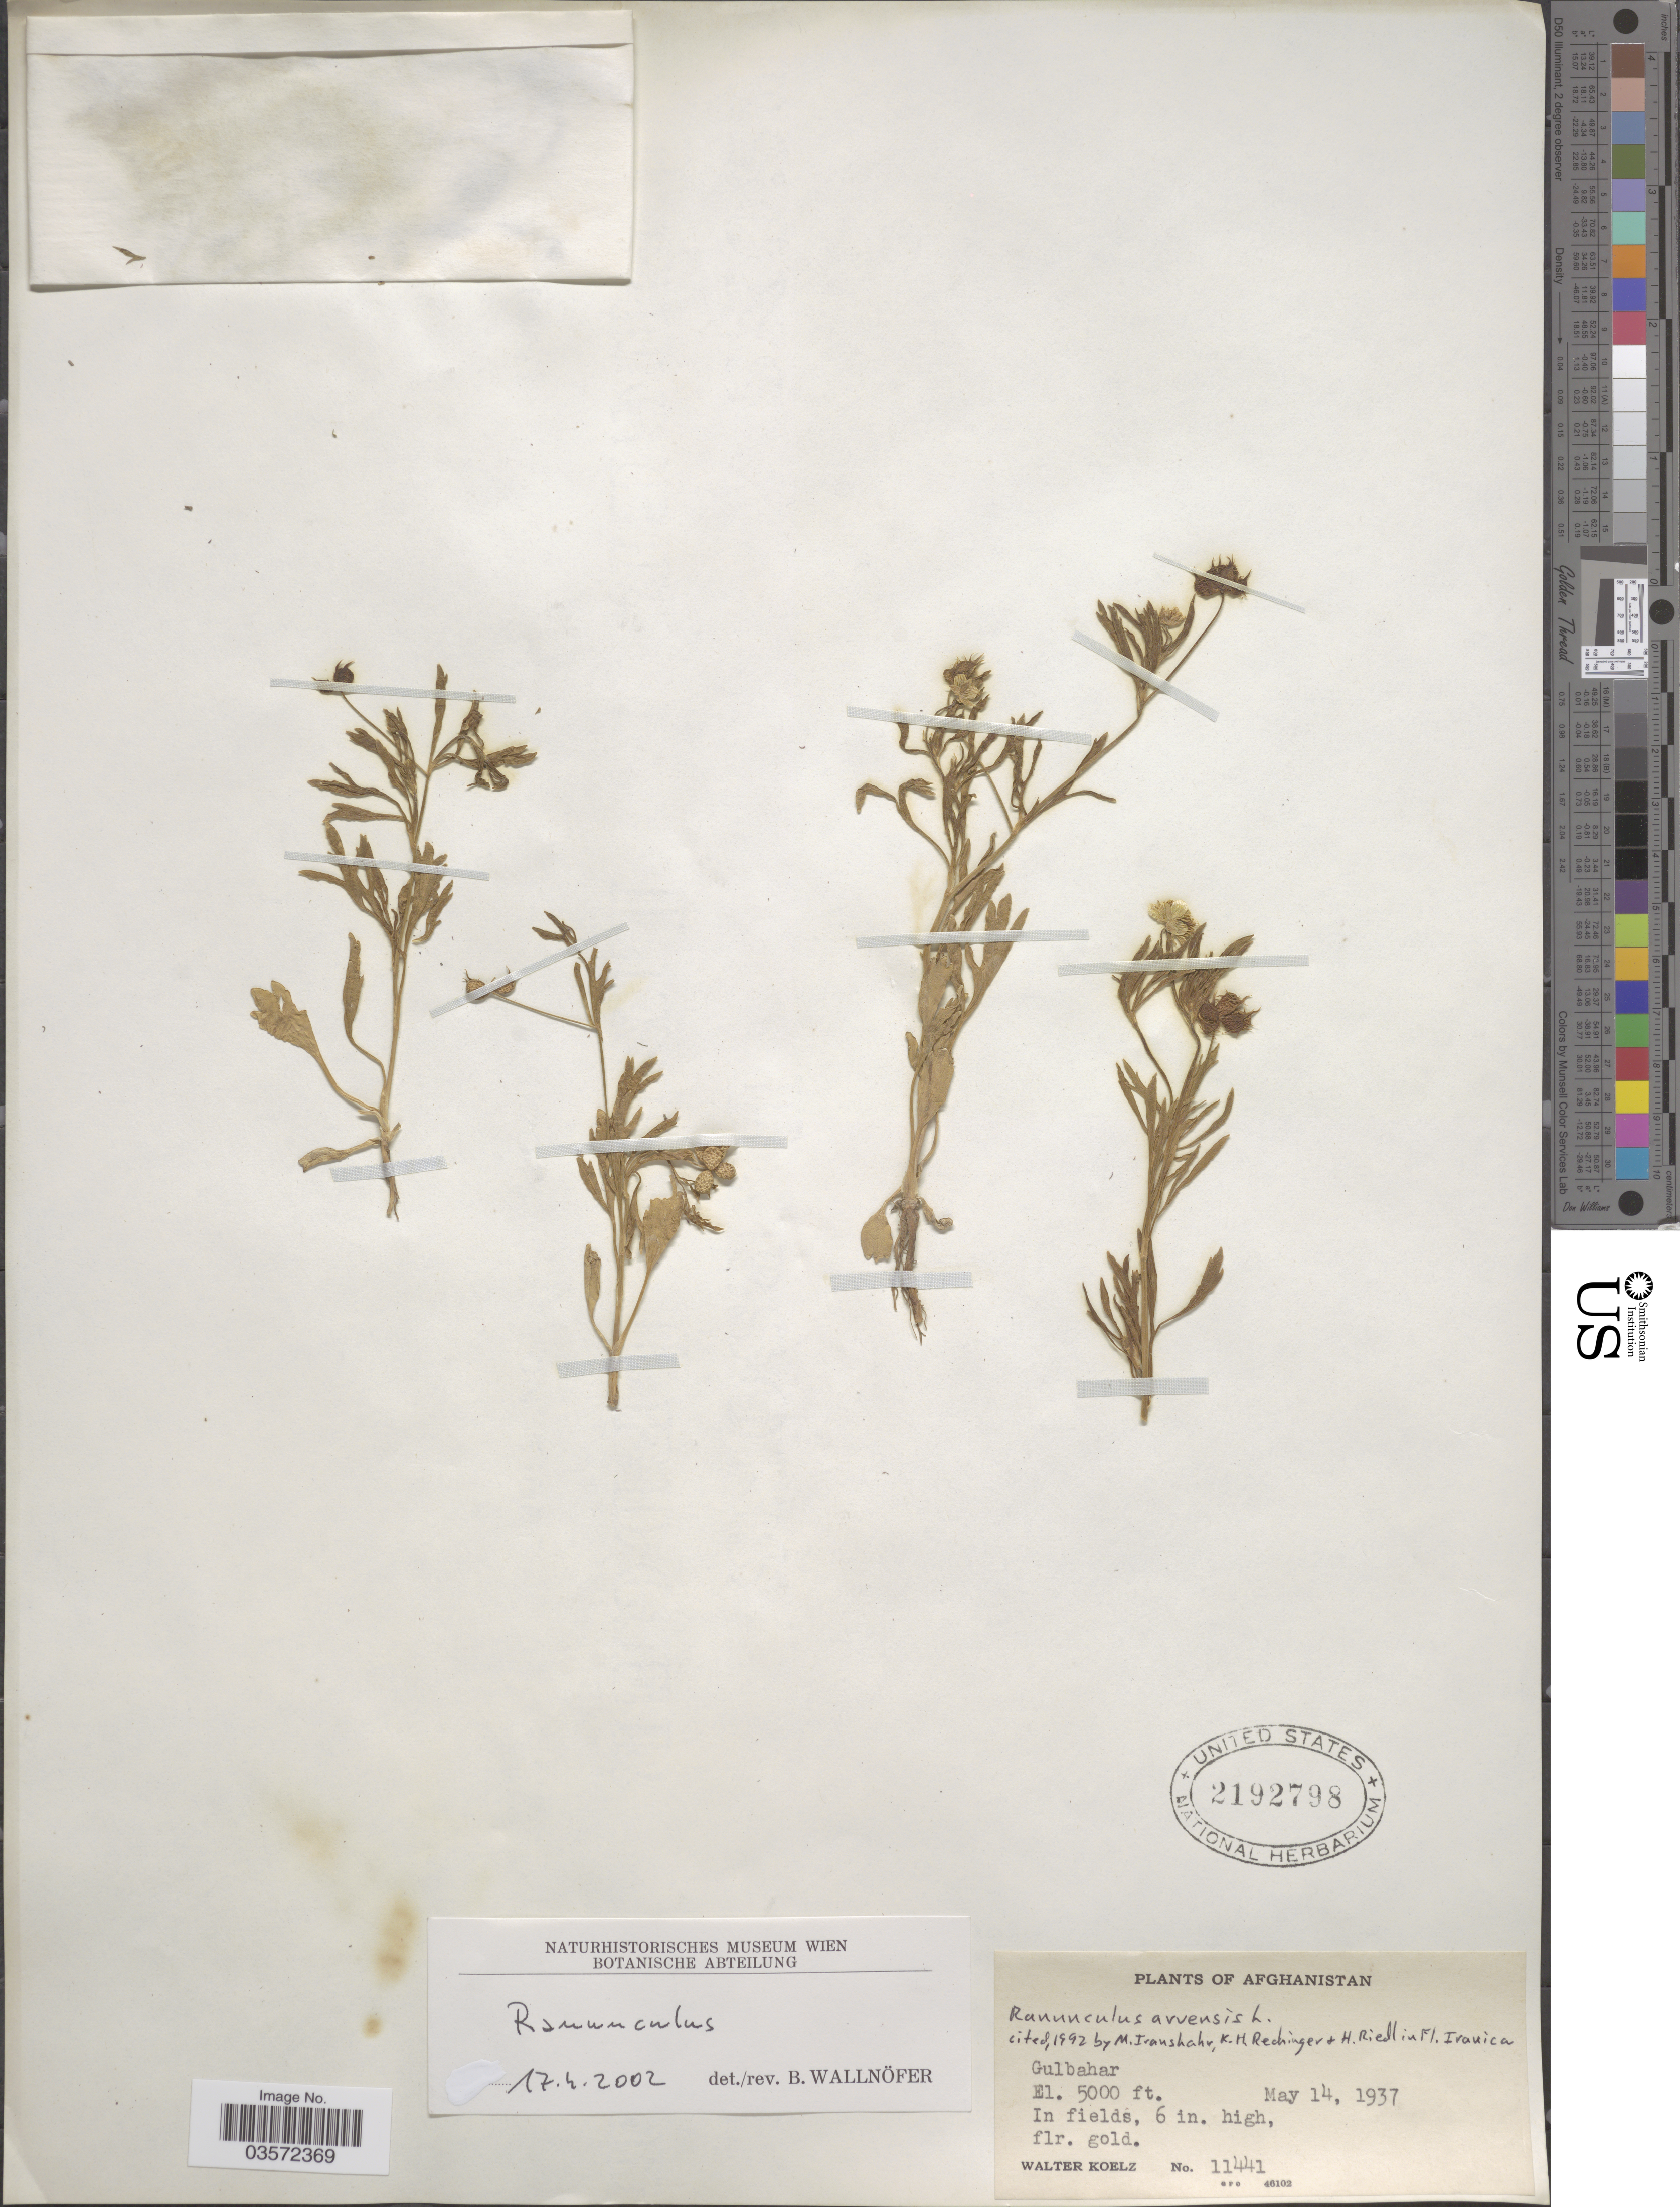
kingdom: Plantae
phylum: Tracheophyta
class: Magnoliopsida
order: Ranunculales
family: Ranunculaceae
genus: Ranunculus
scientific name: Ranunculus arvensis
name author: L.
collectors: W. N. Koelz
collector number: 11441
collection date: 1937-05-14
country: Afghanistan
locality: Gulbahar.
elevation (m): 1524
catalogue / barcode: US 2192798